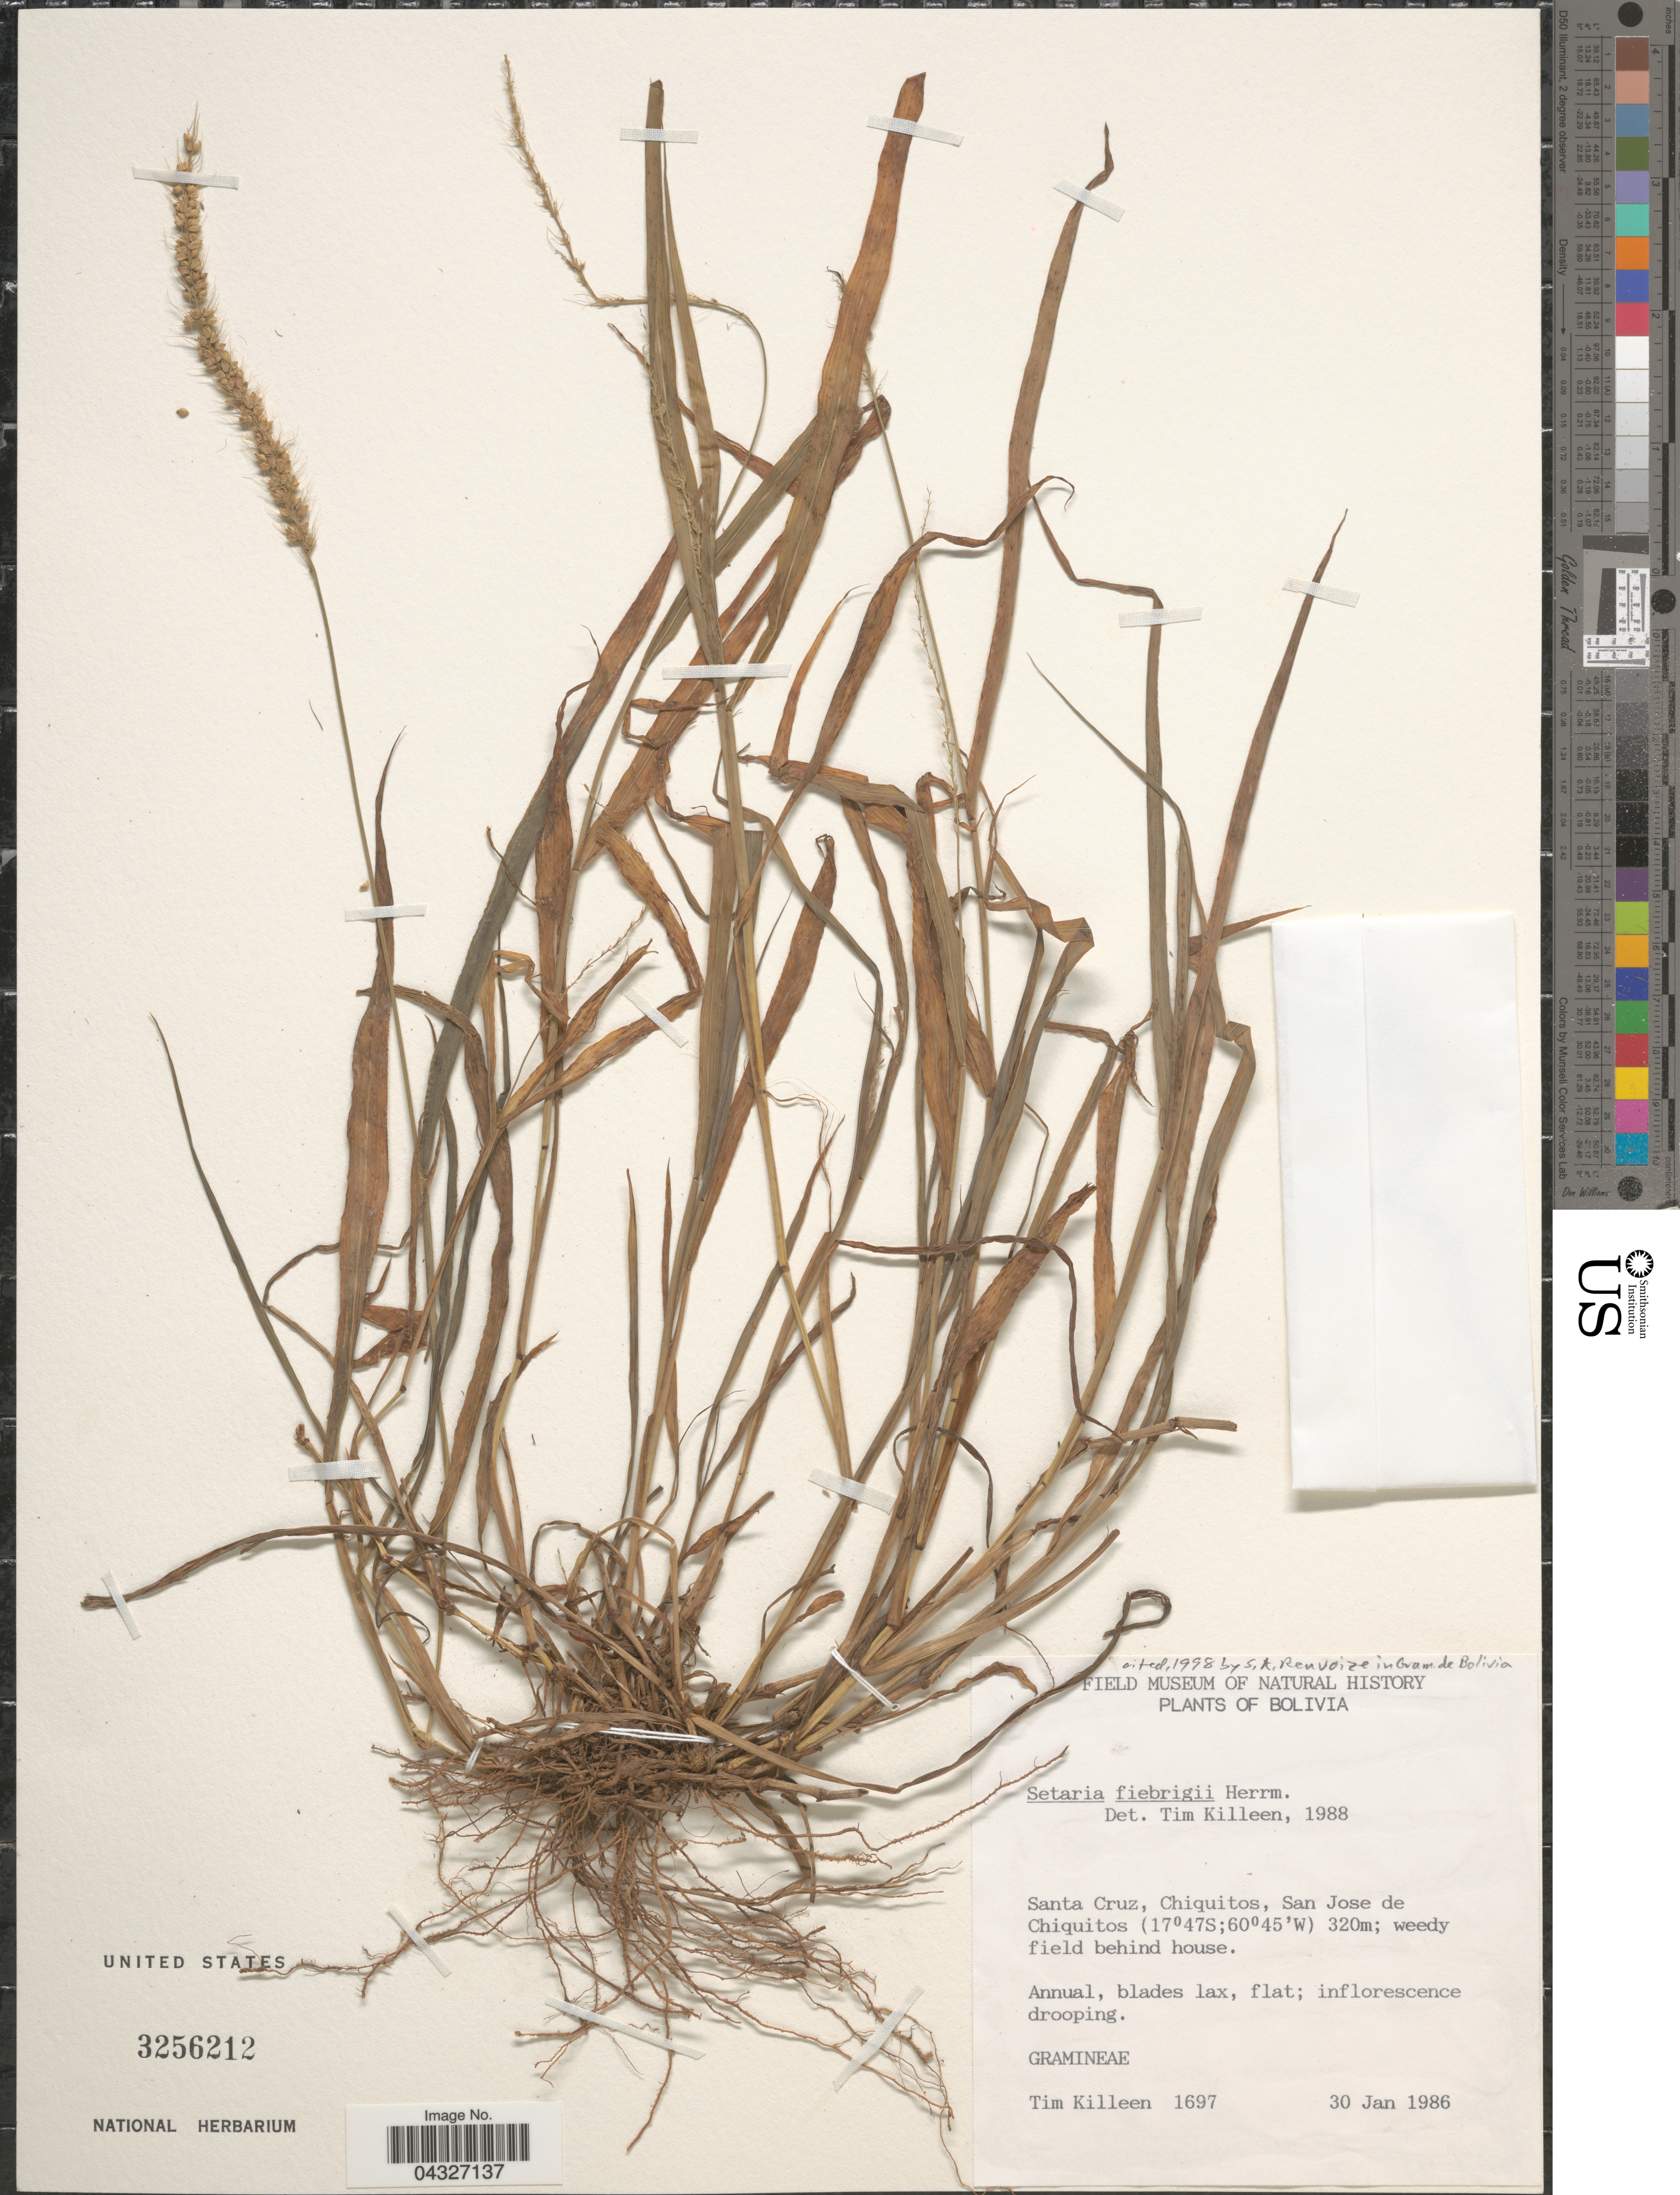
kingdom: Plantae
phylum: Tracheophyta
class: Liliopsida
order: Poales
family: Poaceae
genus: Setaria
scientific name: Setaria fiebrigii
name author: R.A.W. Herrm.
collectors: T. J. Killeen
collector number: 1697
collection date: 1986-01-30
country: Bolivia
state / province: Santa Cruz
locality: Chiquitos, San Jose de Chiquitos.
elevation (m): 320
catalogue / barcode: US 3256212